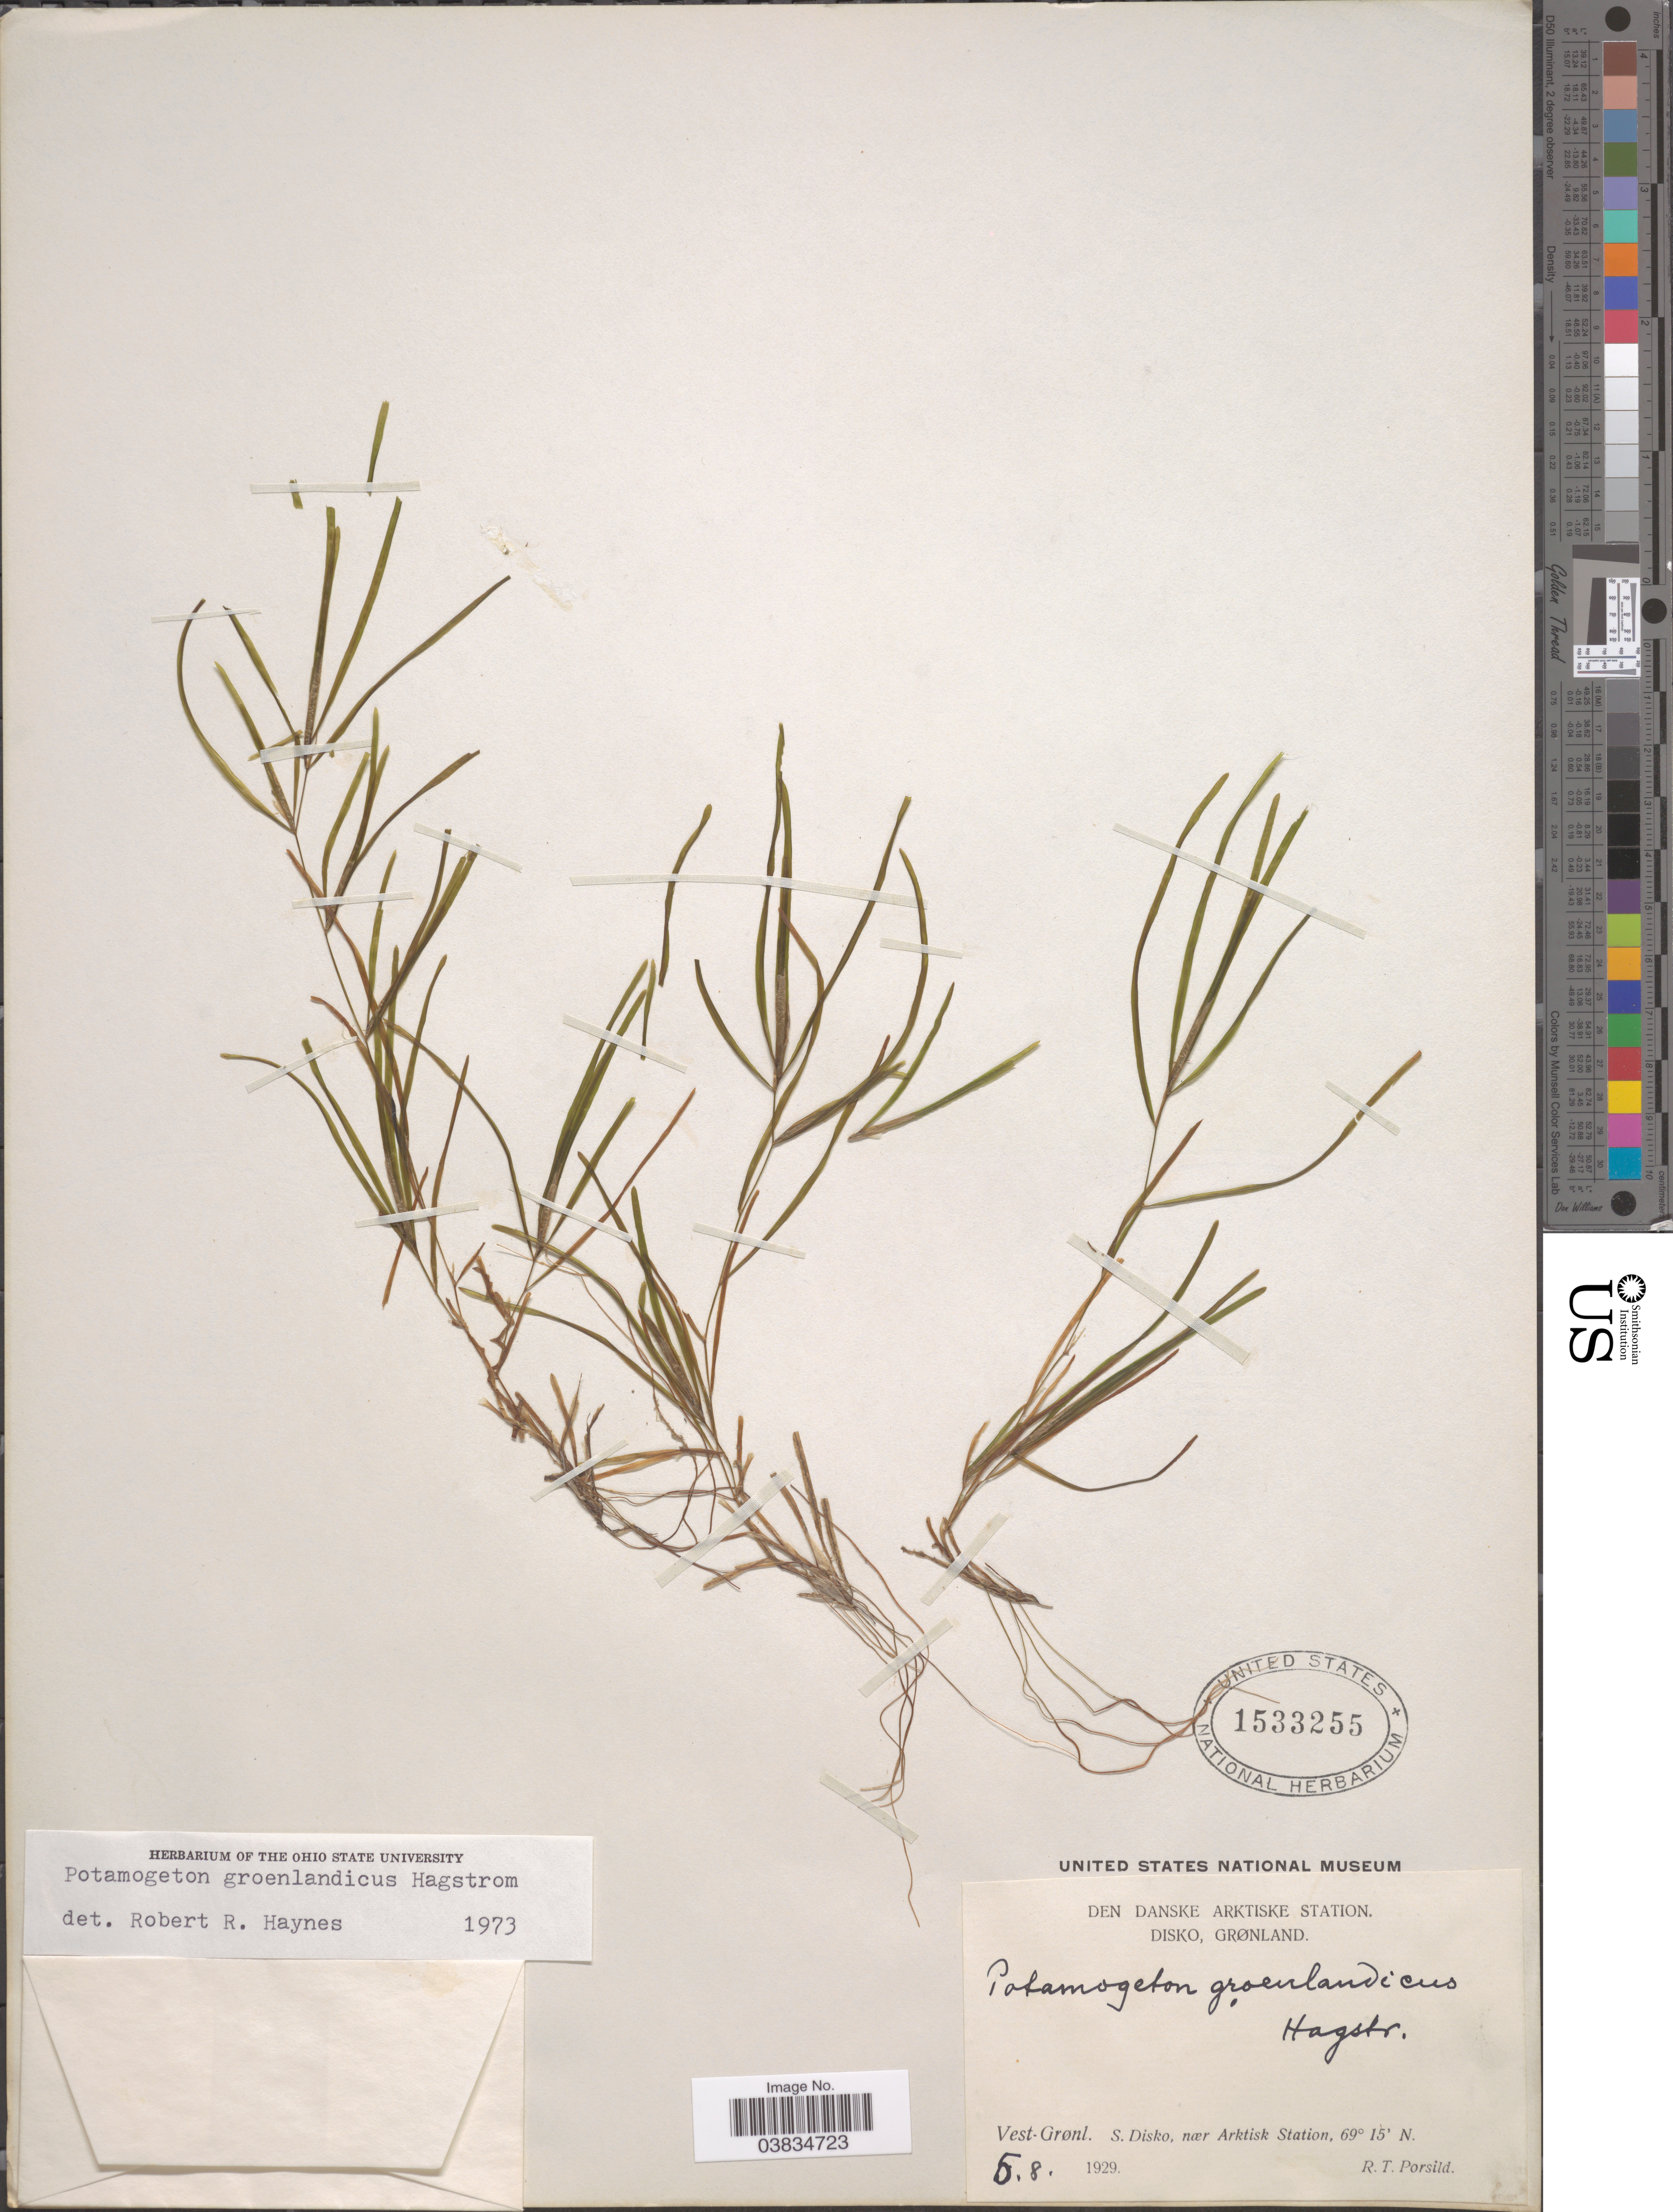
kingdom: Plantae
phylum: Tracheophyta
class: Liliopsida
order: Alismatales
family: Potamogetonaceae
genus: Potamogeton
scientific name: Potamogeton groenlandicus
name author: Hagstr.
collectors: R. T. Porsild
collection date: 1929-08-06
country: Greenland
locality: Den Danske Arktiske Station. Disko, Grønland. Vest-Grønl. S. Disko, nær Arktisk Station.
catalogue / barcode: US 1533255